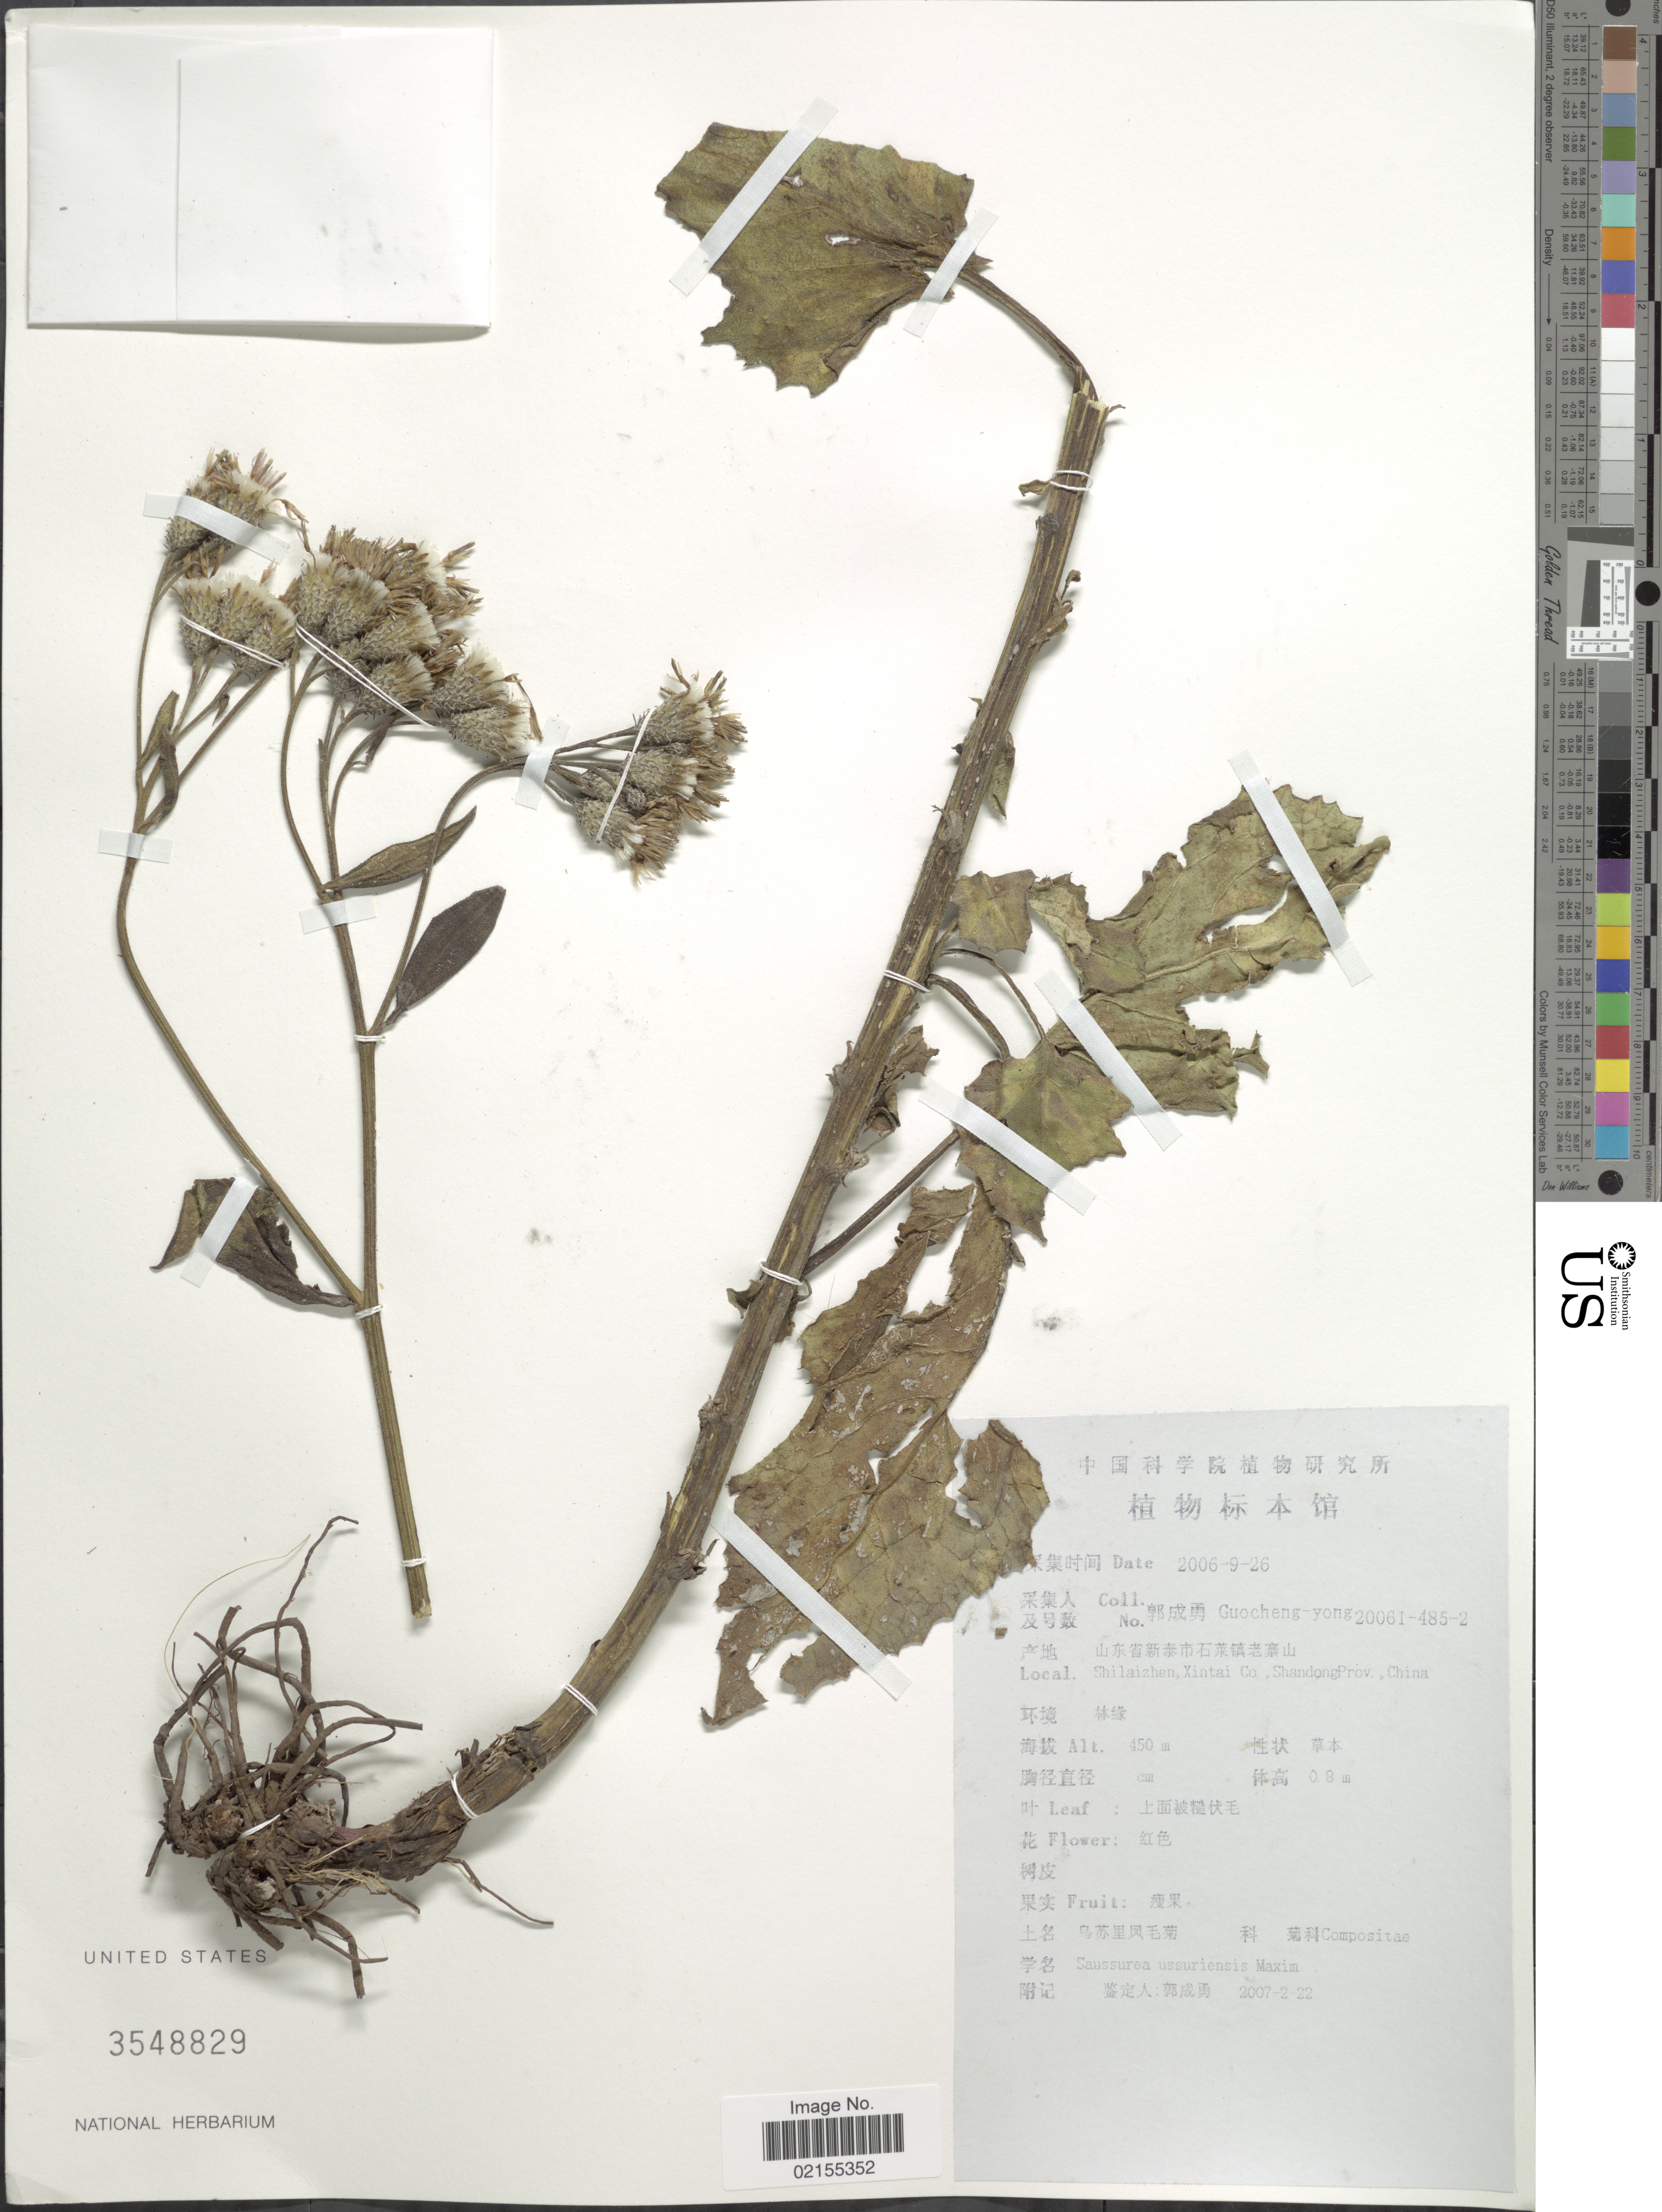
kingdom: Plantae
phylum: Tracheophyta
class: Magnoliopsida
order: Asterales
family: Asteraceae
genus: Saussurea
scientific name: Saussurea ussuriensis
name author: Maxim.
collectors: Guo cheng-yong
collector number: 20061-485-2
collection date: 2006-09-26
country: China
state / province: Shandong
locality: Shilaizhen, Xintai Co.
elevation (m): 450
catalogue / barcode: US 3548829